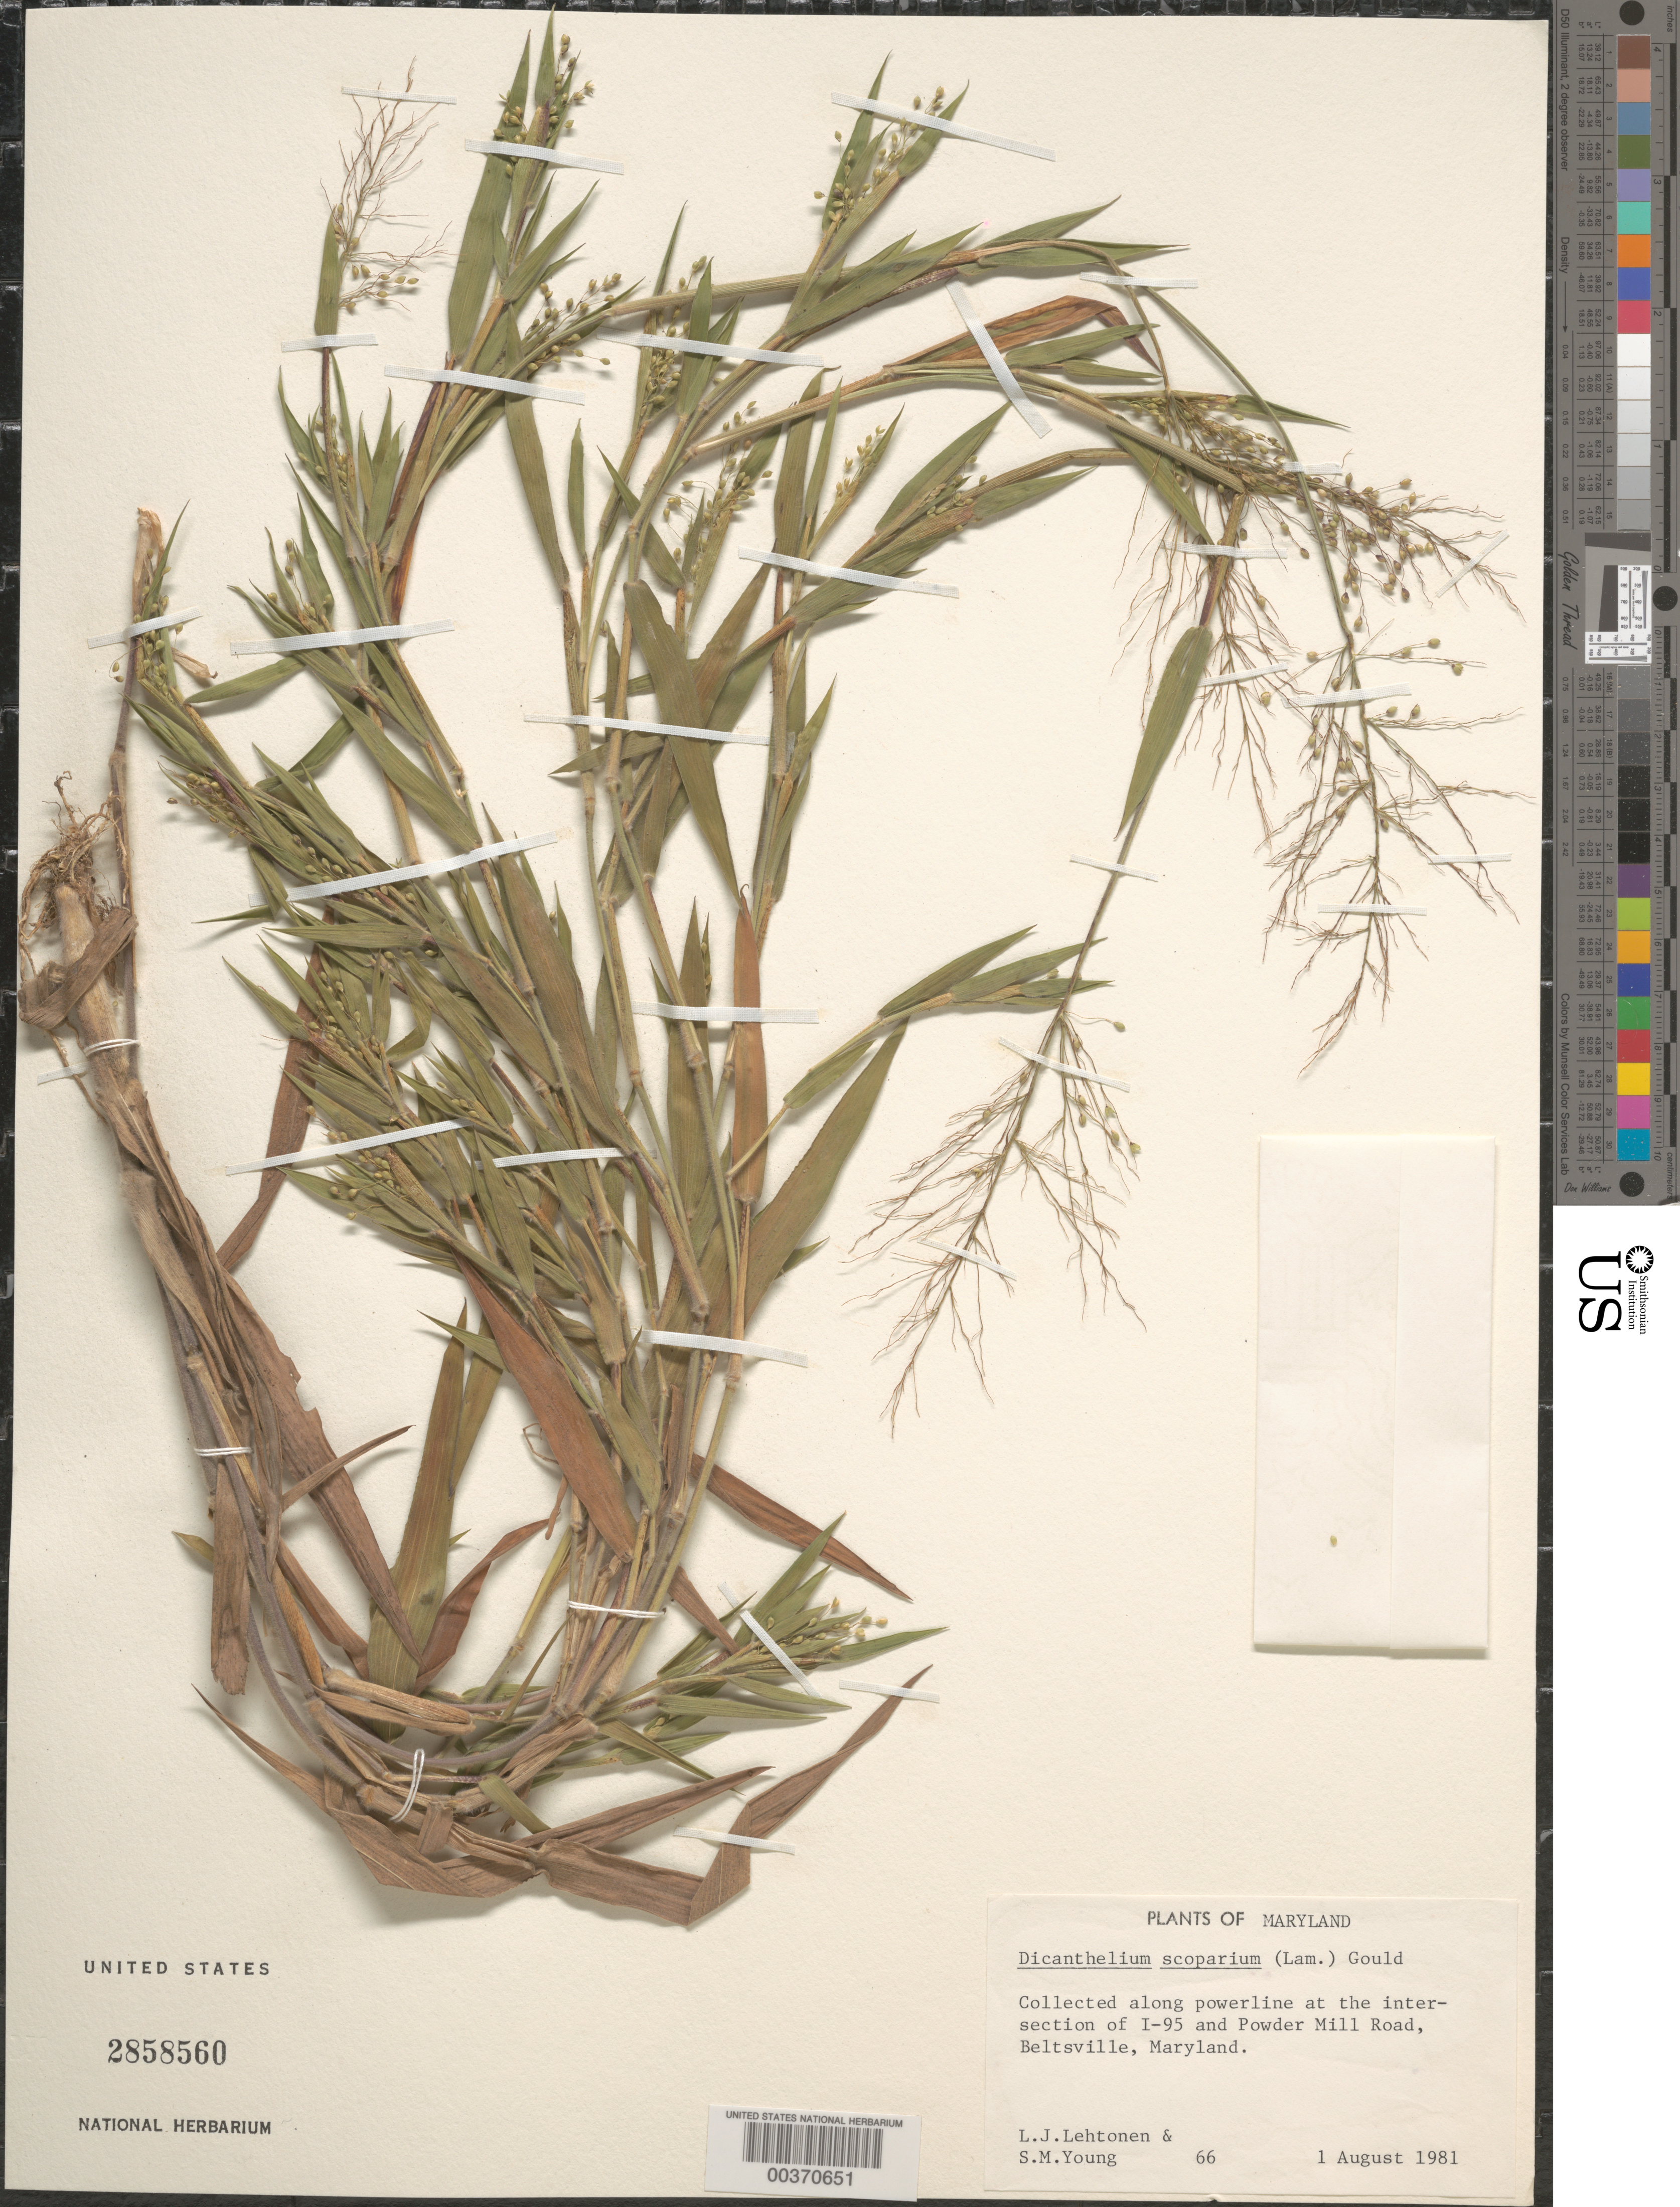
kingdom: Plantae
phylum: Tracheophyta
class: Liliopsida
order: Poales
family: Poaceae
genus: Dichanthelium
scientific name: Dichanthelium scoparium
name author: (Lam.) Gould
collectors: L. Lehtonen & S. Young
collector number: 66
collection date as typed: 01 Aug 1981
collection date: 1981-08-01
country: United States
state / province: Maryland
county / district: Prince George's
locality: Intersection I-95 and Powder Mill road, Beltsville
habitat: Along powerline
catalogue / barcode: US 2858560